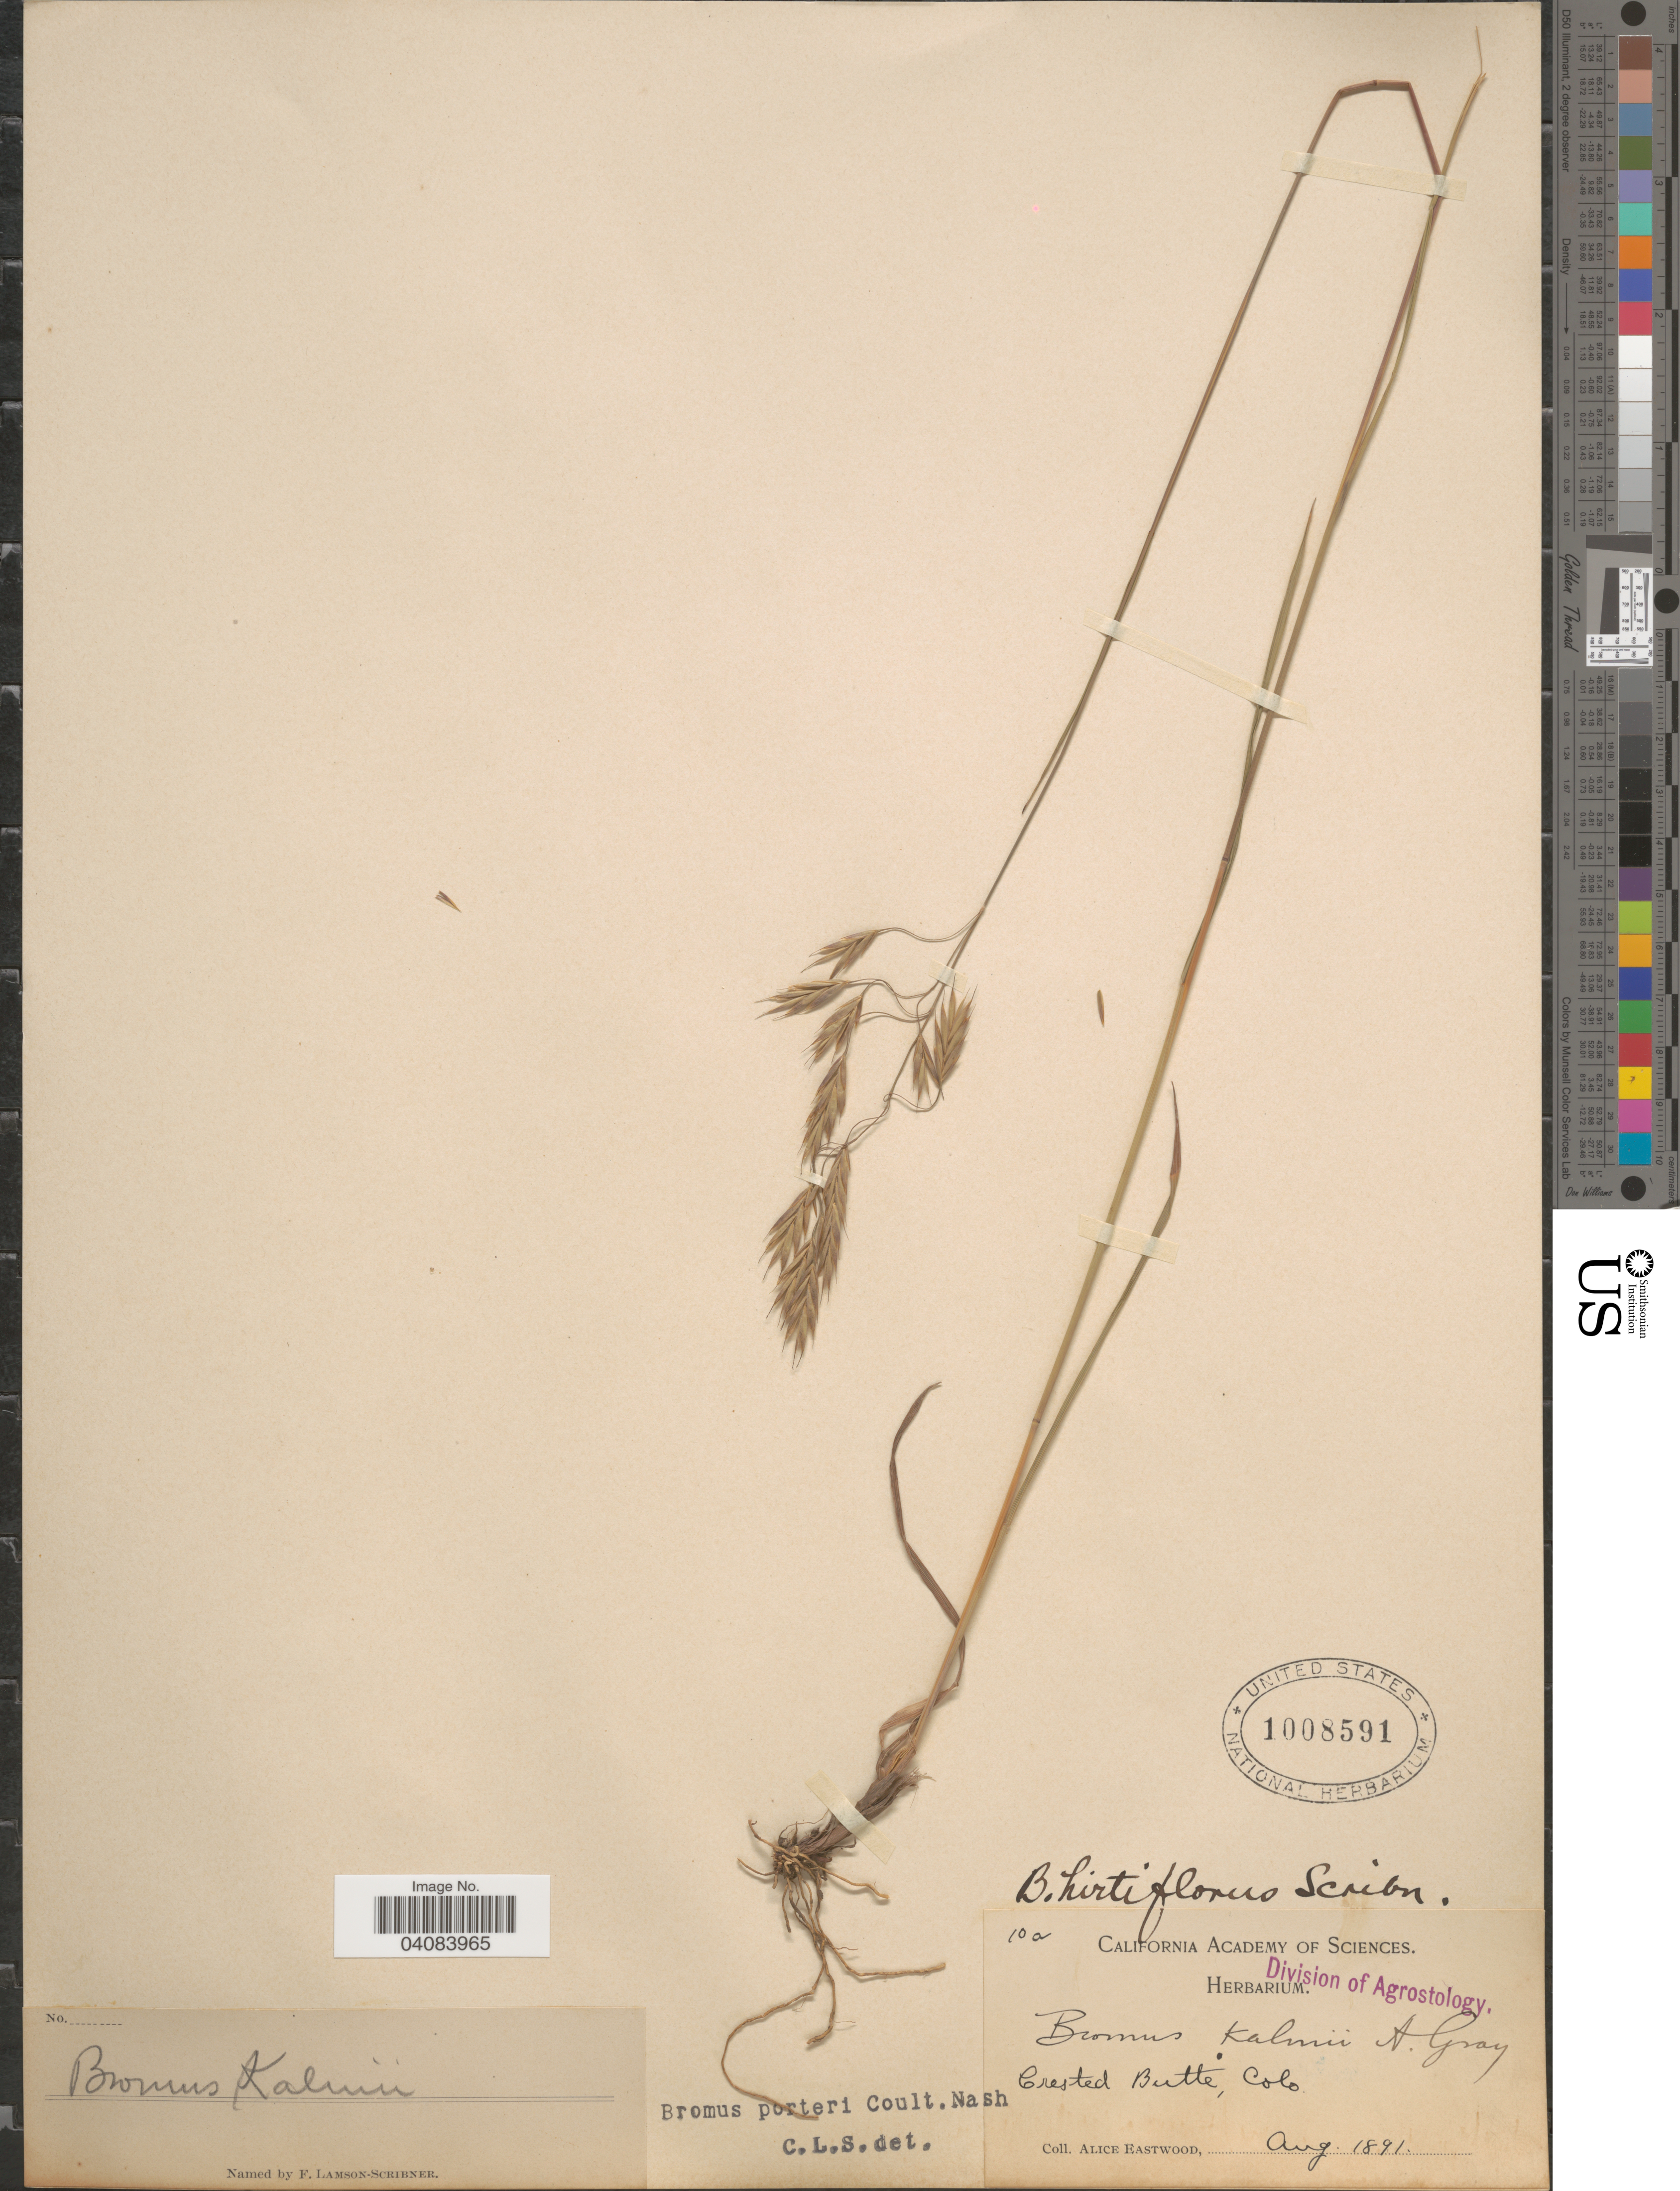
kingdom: Plantae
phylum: Tracheophyta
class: Liliopsida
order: Poales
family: Poaceae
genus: Bromus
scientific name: Bromus porteri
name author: (J.M. Coult.) Nash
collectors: A. Eastwood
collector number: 10a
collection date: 1891-08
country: United States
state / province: Colorado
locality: Crested Butte.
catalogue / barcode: US 1008591